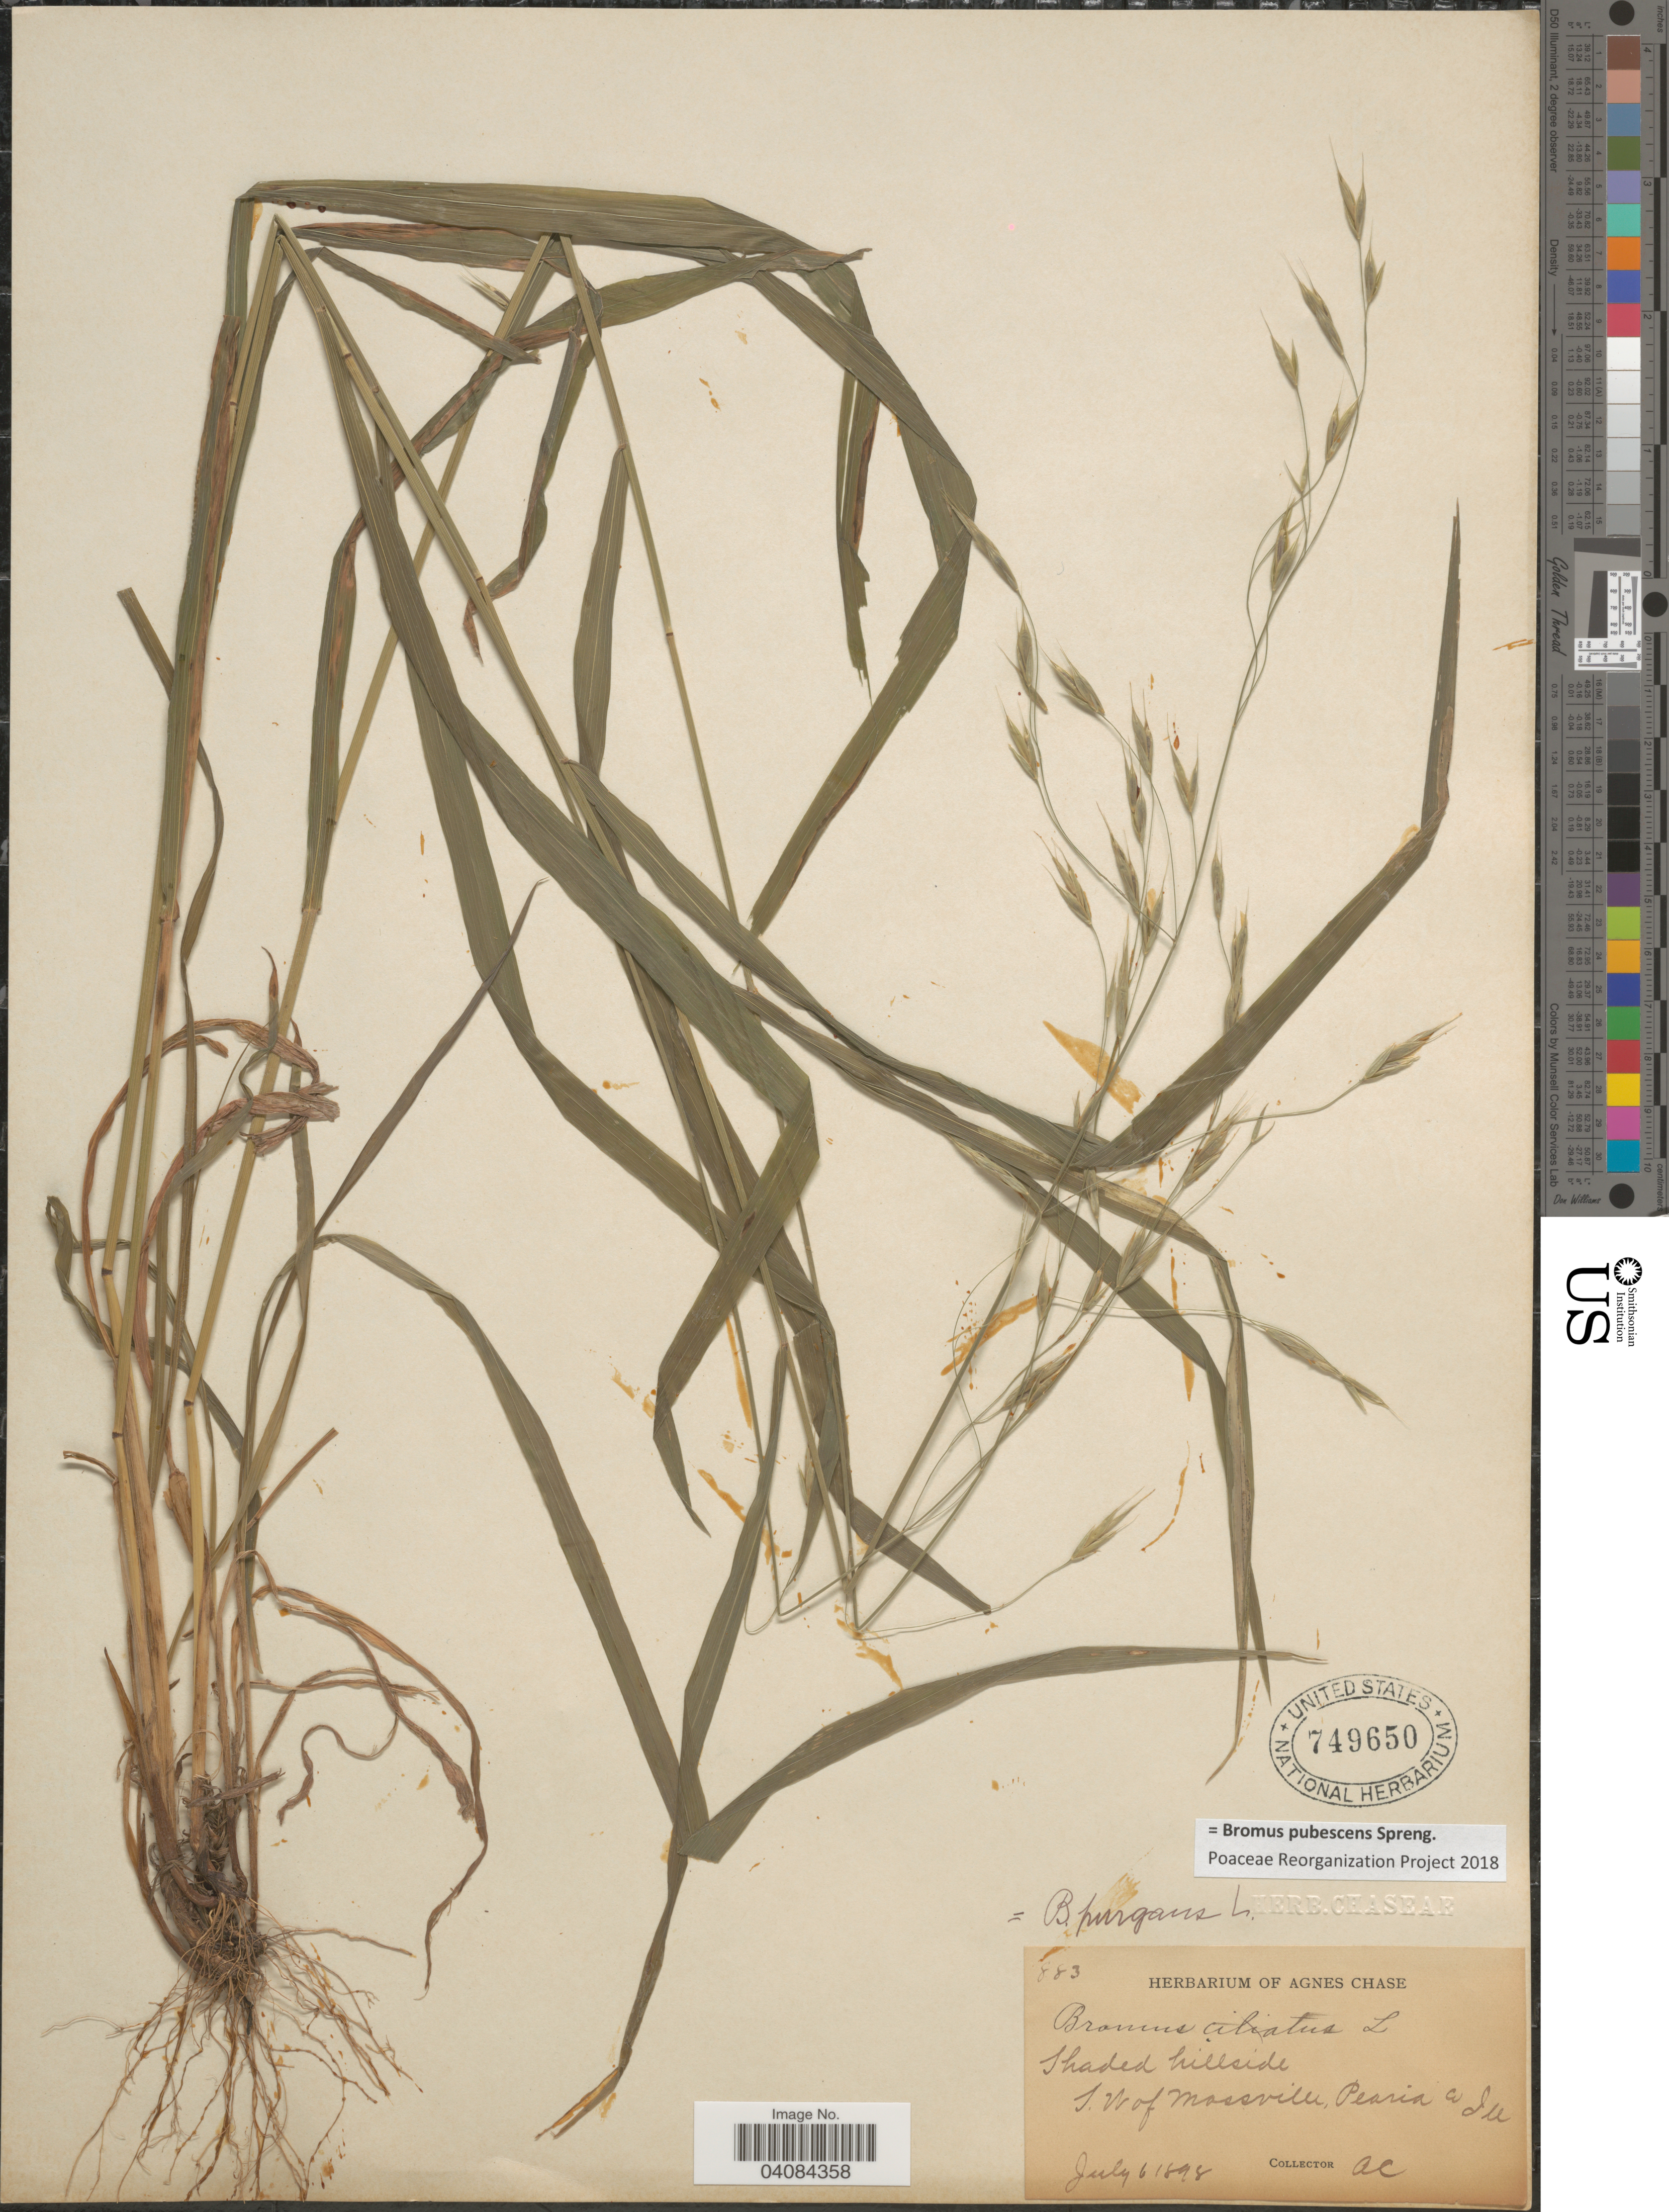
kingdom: Plantae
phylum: Tracheophyta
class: Liliopsida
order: Poales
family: Poaceae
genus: Bromus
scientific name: Bromus pubescens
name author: Muhl. ex Willd.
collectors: A. Chase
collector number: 883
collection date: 1898-07-06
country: United States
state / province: Illinois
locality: Shaded hillside, S. W. of Mossville, Peoria Co.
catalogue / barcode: US 749650